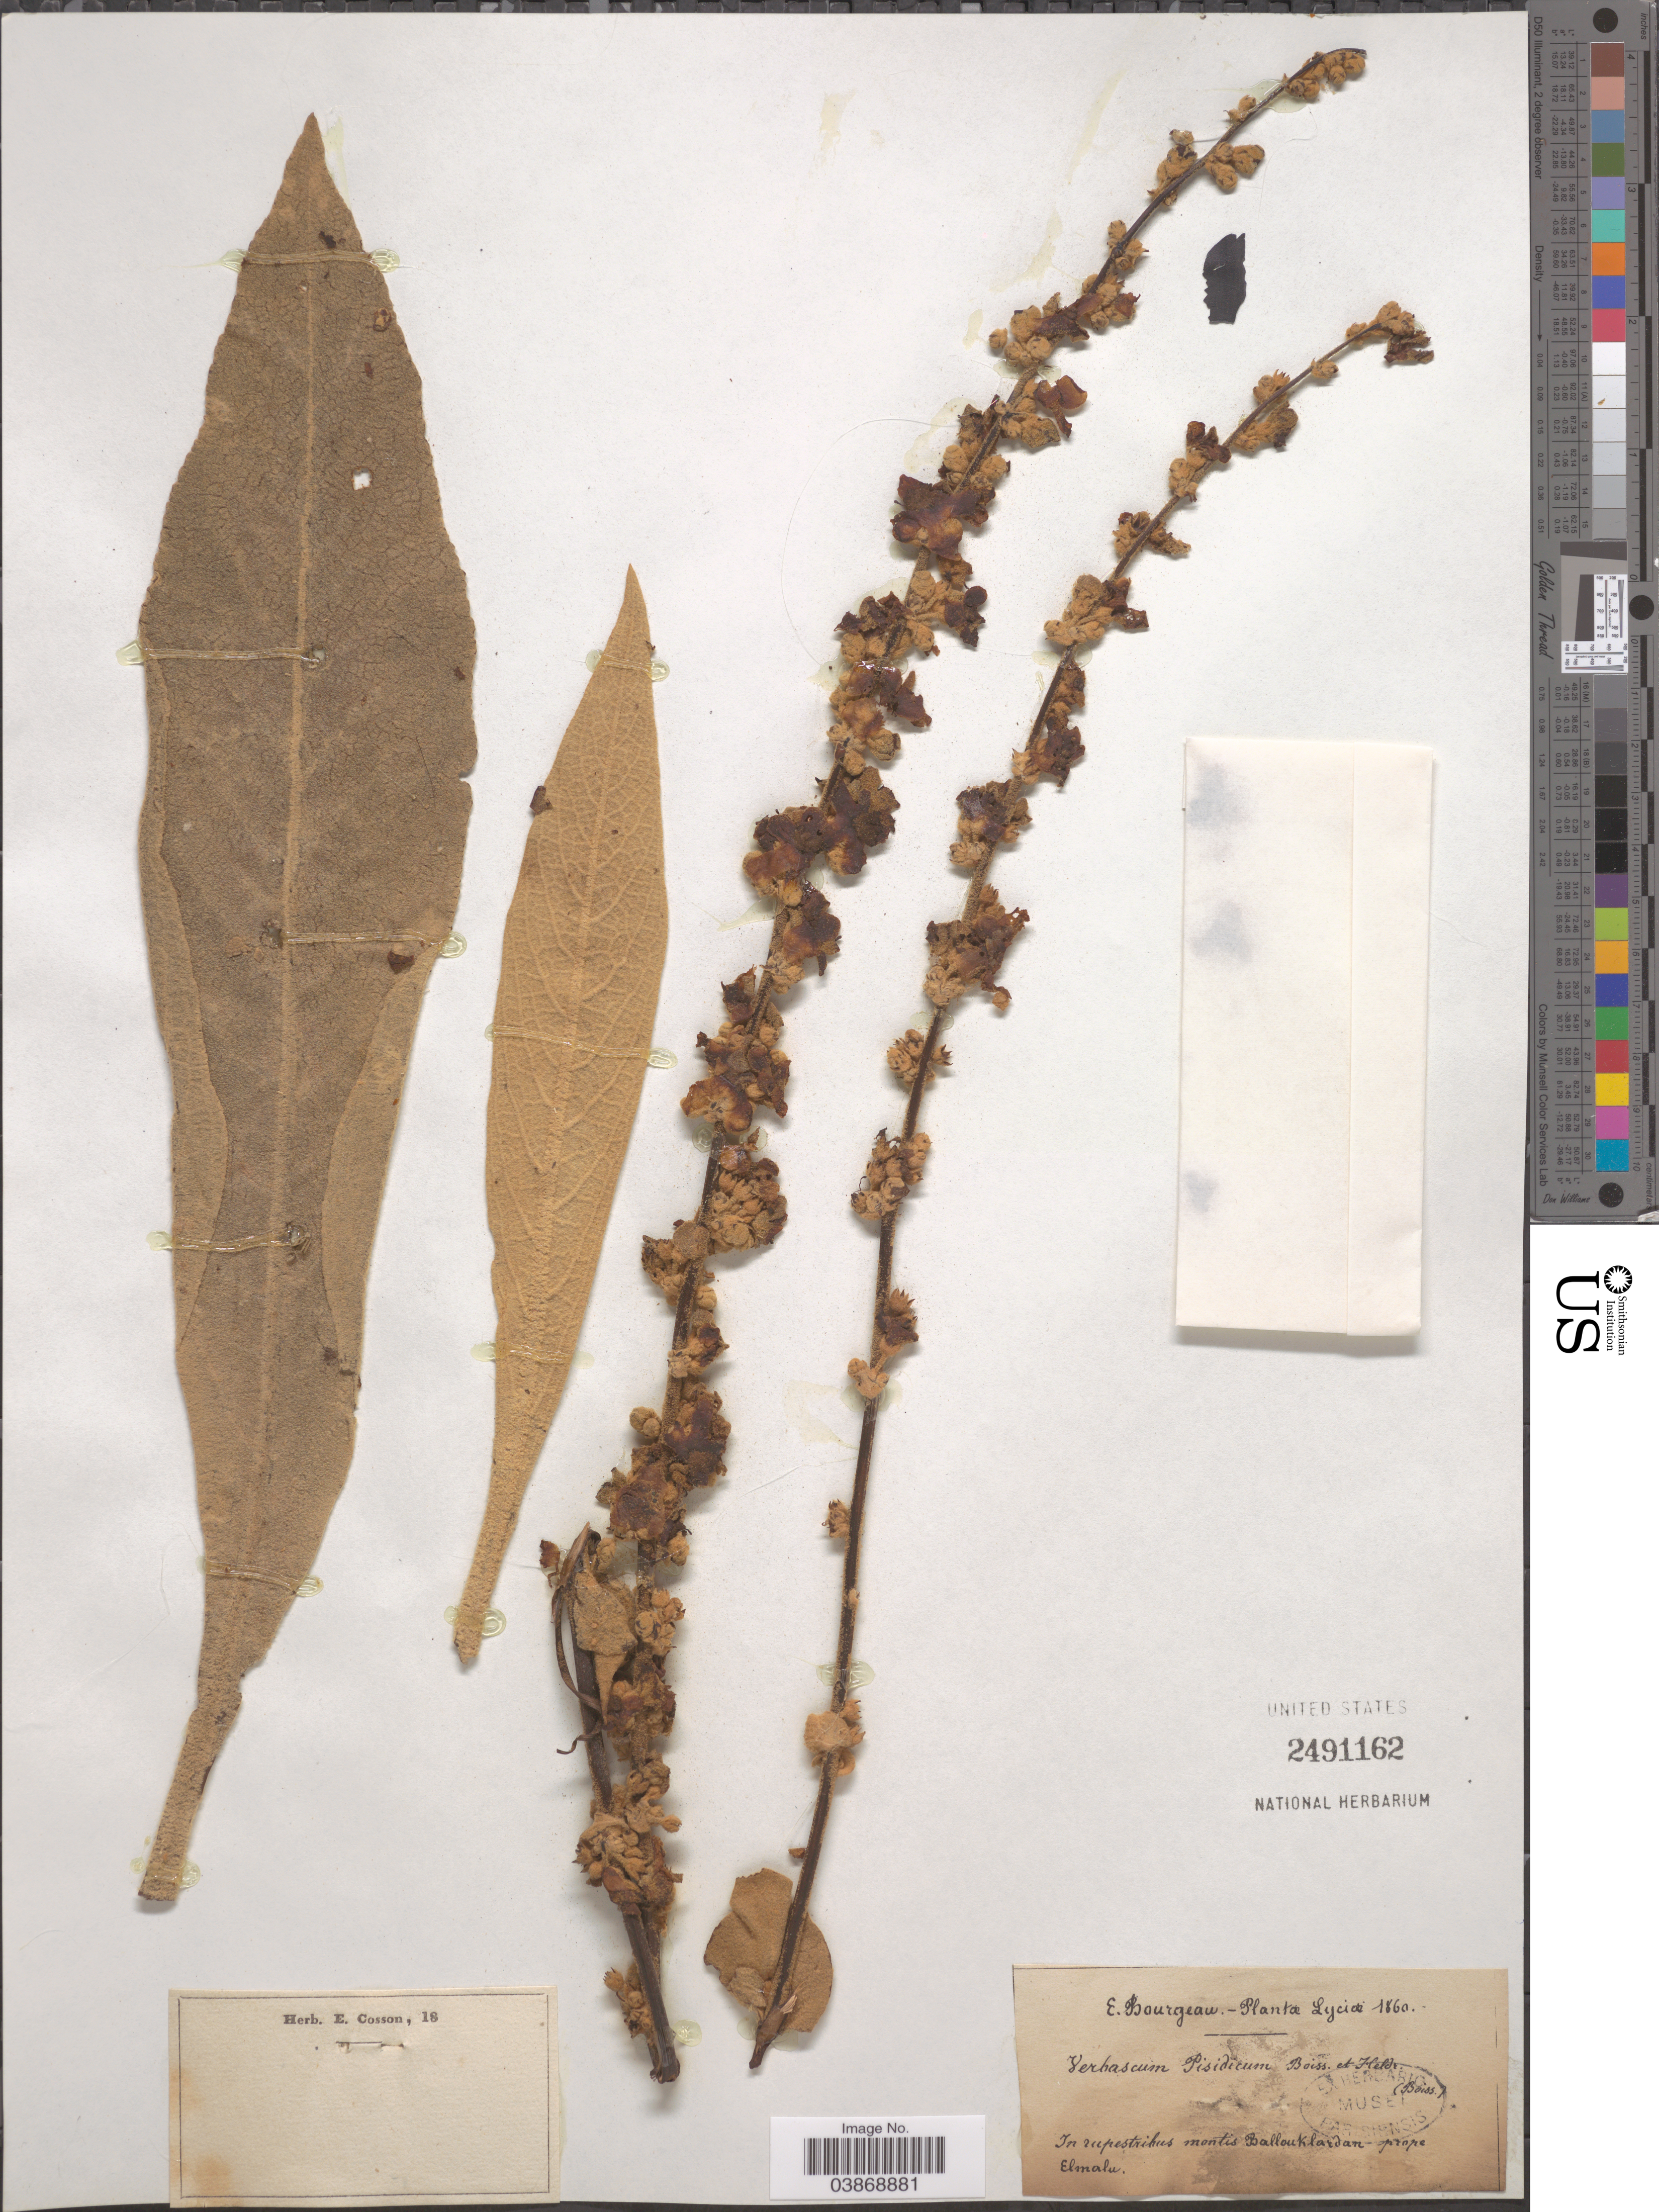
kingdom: Plantae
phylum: Tracheophyta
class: Magnoliopsida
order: Lamiales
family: Scrophulariaceae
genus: Verbascum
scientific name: Verbascum pisidicum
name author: Boiss. & Heldr.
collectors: E. Bougeau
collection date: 1860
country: Turkey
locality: Lyciæ. In rupestribus montis Ballouklardan-prope Elmalu.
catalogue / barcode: US 2491162